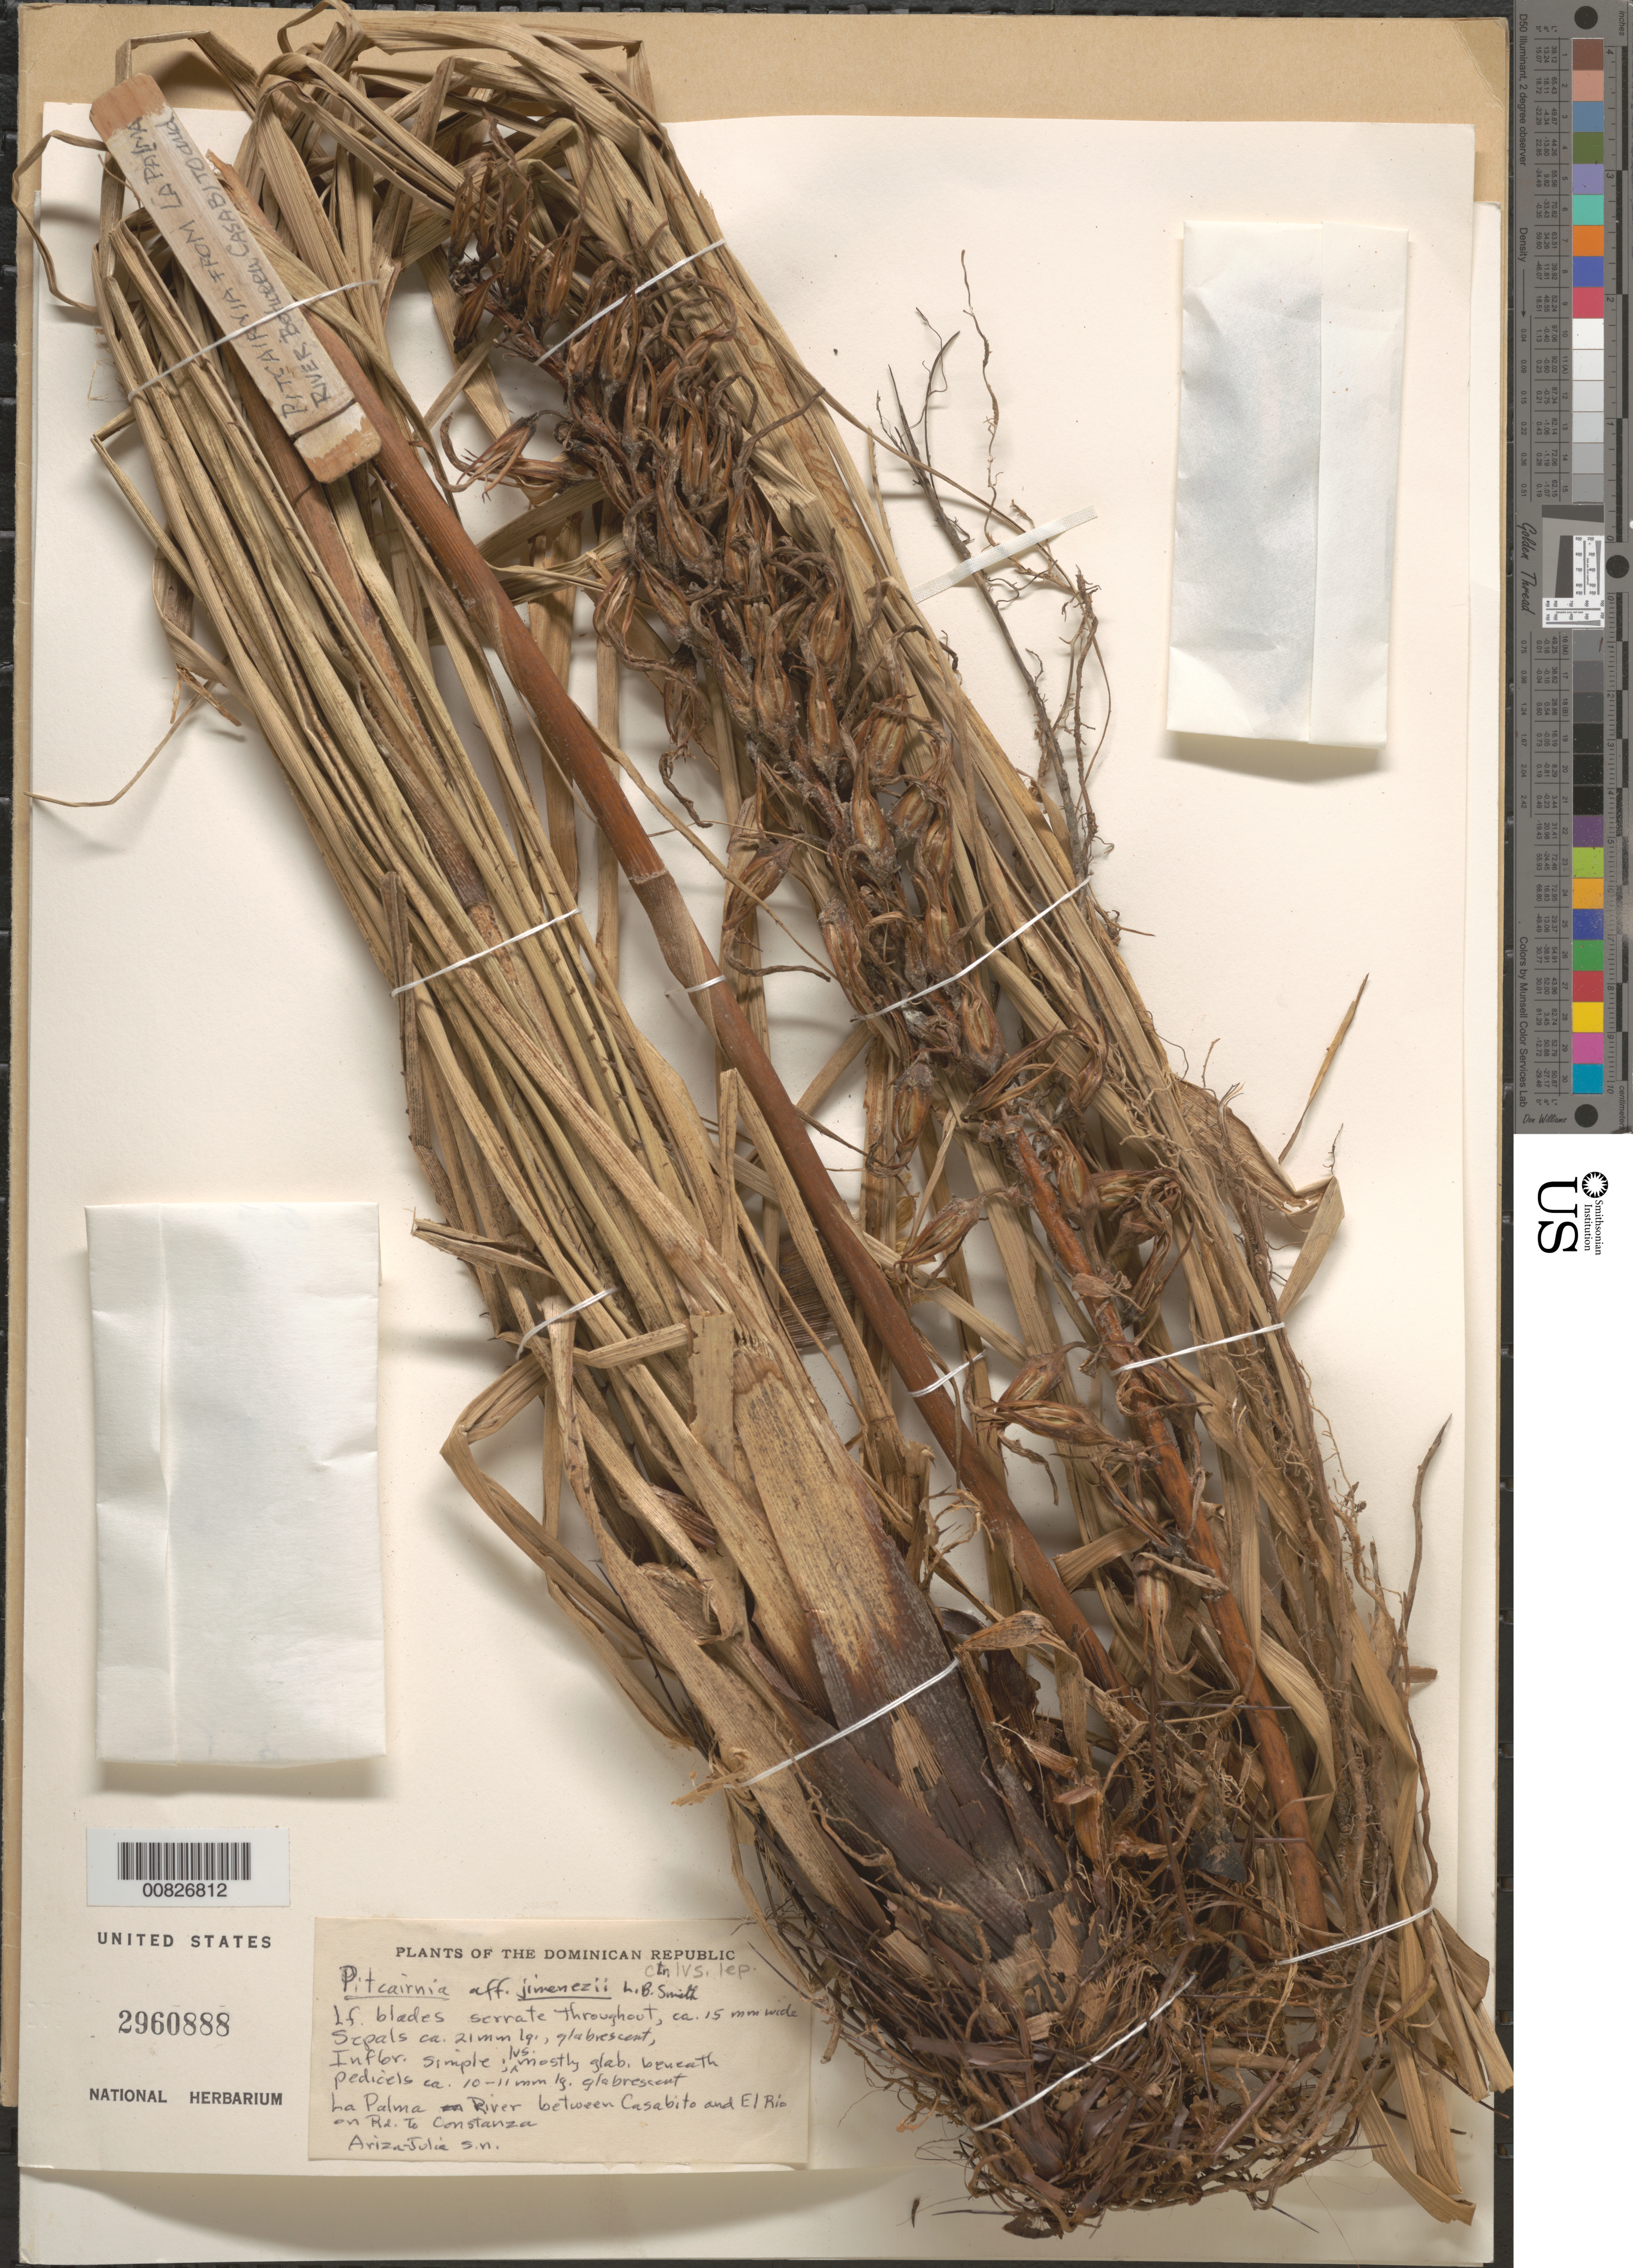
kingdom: Plantae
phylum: Tracheophyta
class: Liliopsida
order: Poales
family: Bromeliaceae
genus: Pitcairnia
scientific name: Pitcairnia jimenezii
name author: L.B. Sm.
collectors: L. Ariza-Julia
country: Dominican Republic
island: Hispaniola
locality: La Palma River, between Casabito and El Río on Rd. to Constanza.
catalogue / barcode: US 2960888